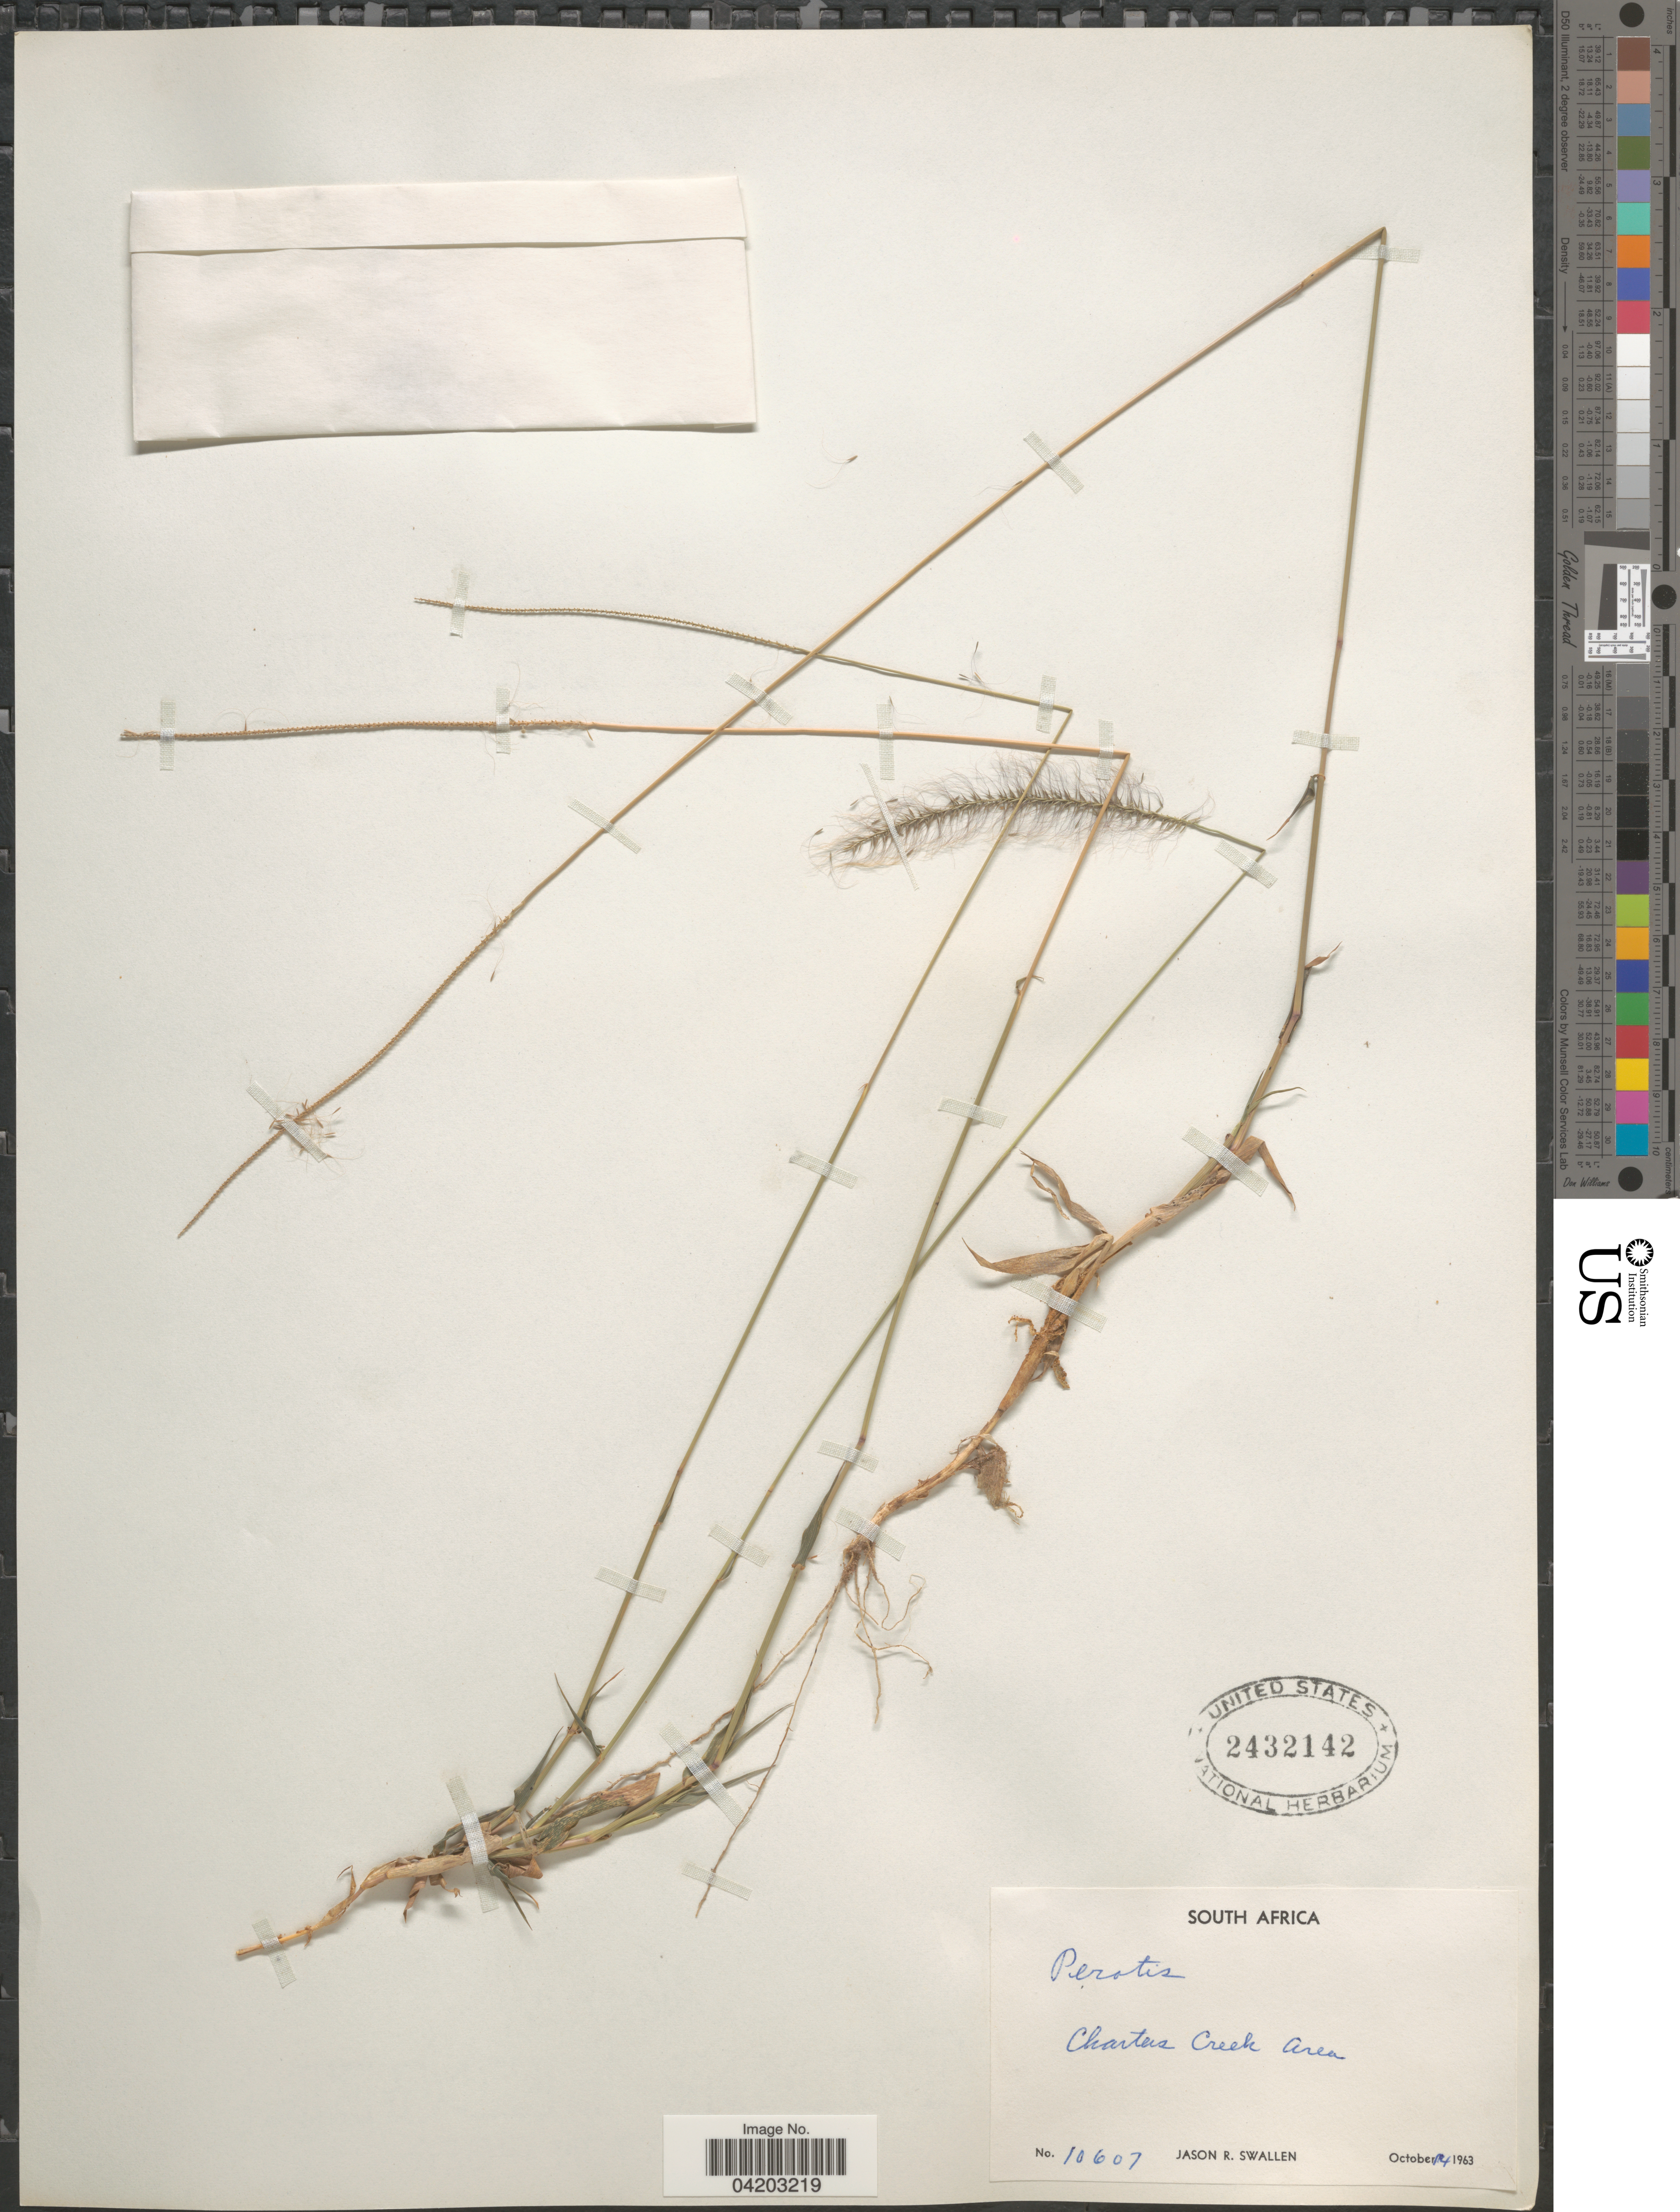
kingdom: Plantae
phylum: Tracheophyta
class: Liliopsida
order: Poales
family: Poaceae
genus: Perotis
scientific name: Perotis indica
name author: (L.) Kuntze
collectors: J. R. Swallen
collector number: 10607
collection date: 1963-10-14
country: South Africa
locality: Africa. Charters Creek Area.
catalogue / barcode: US 2432142